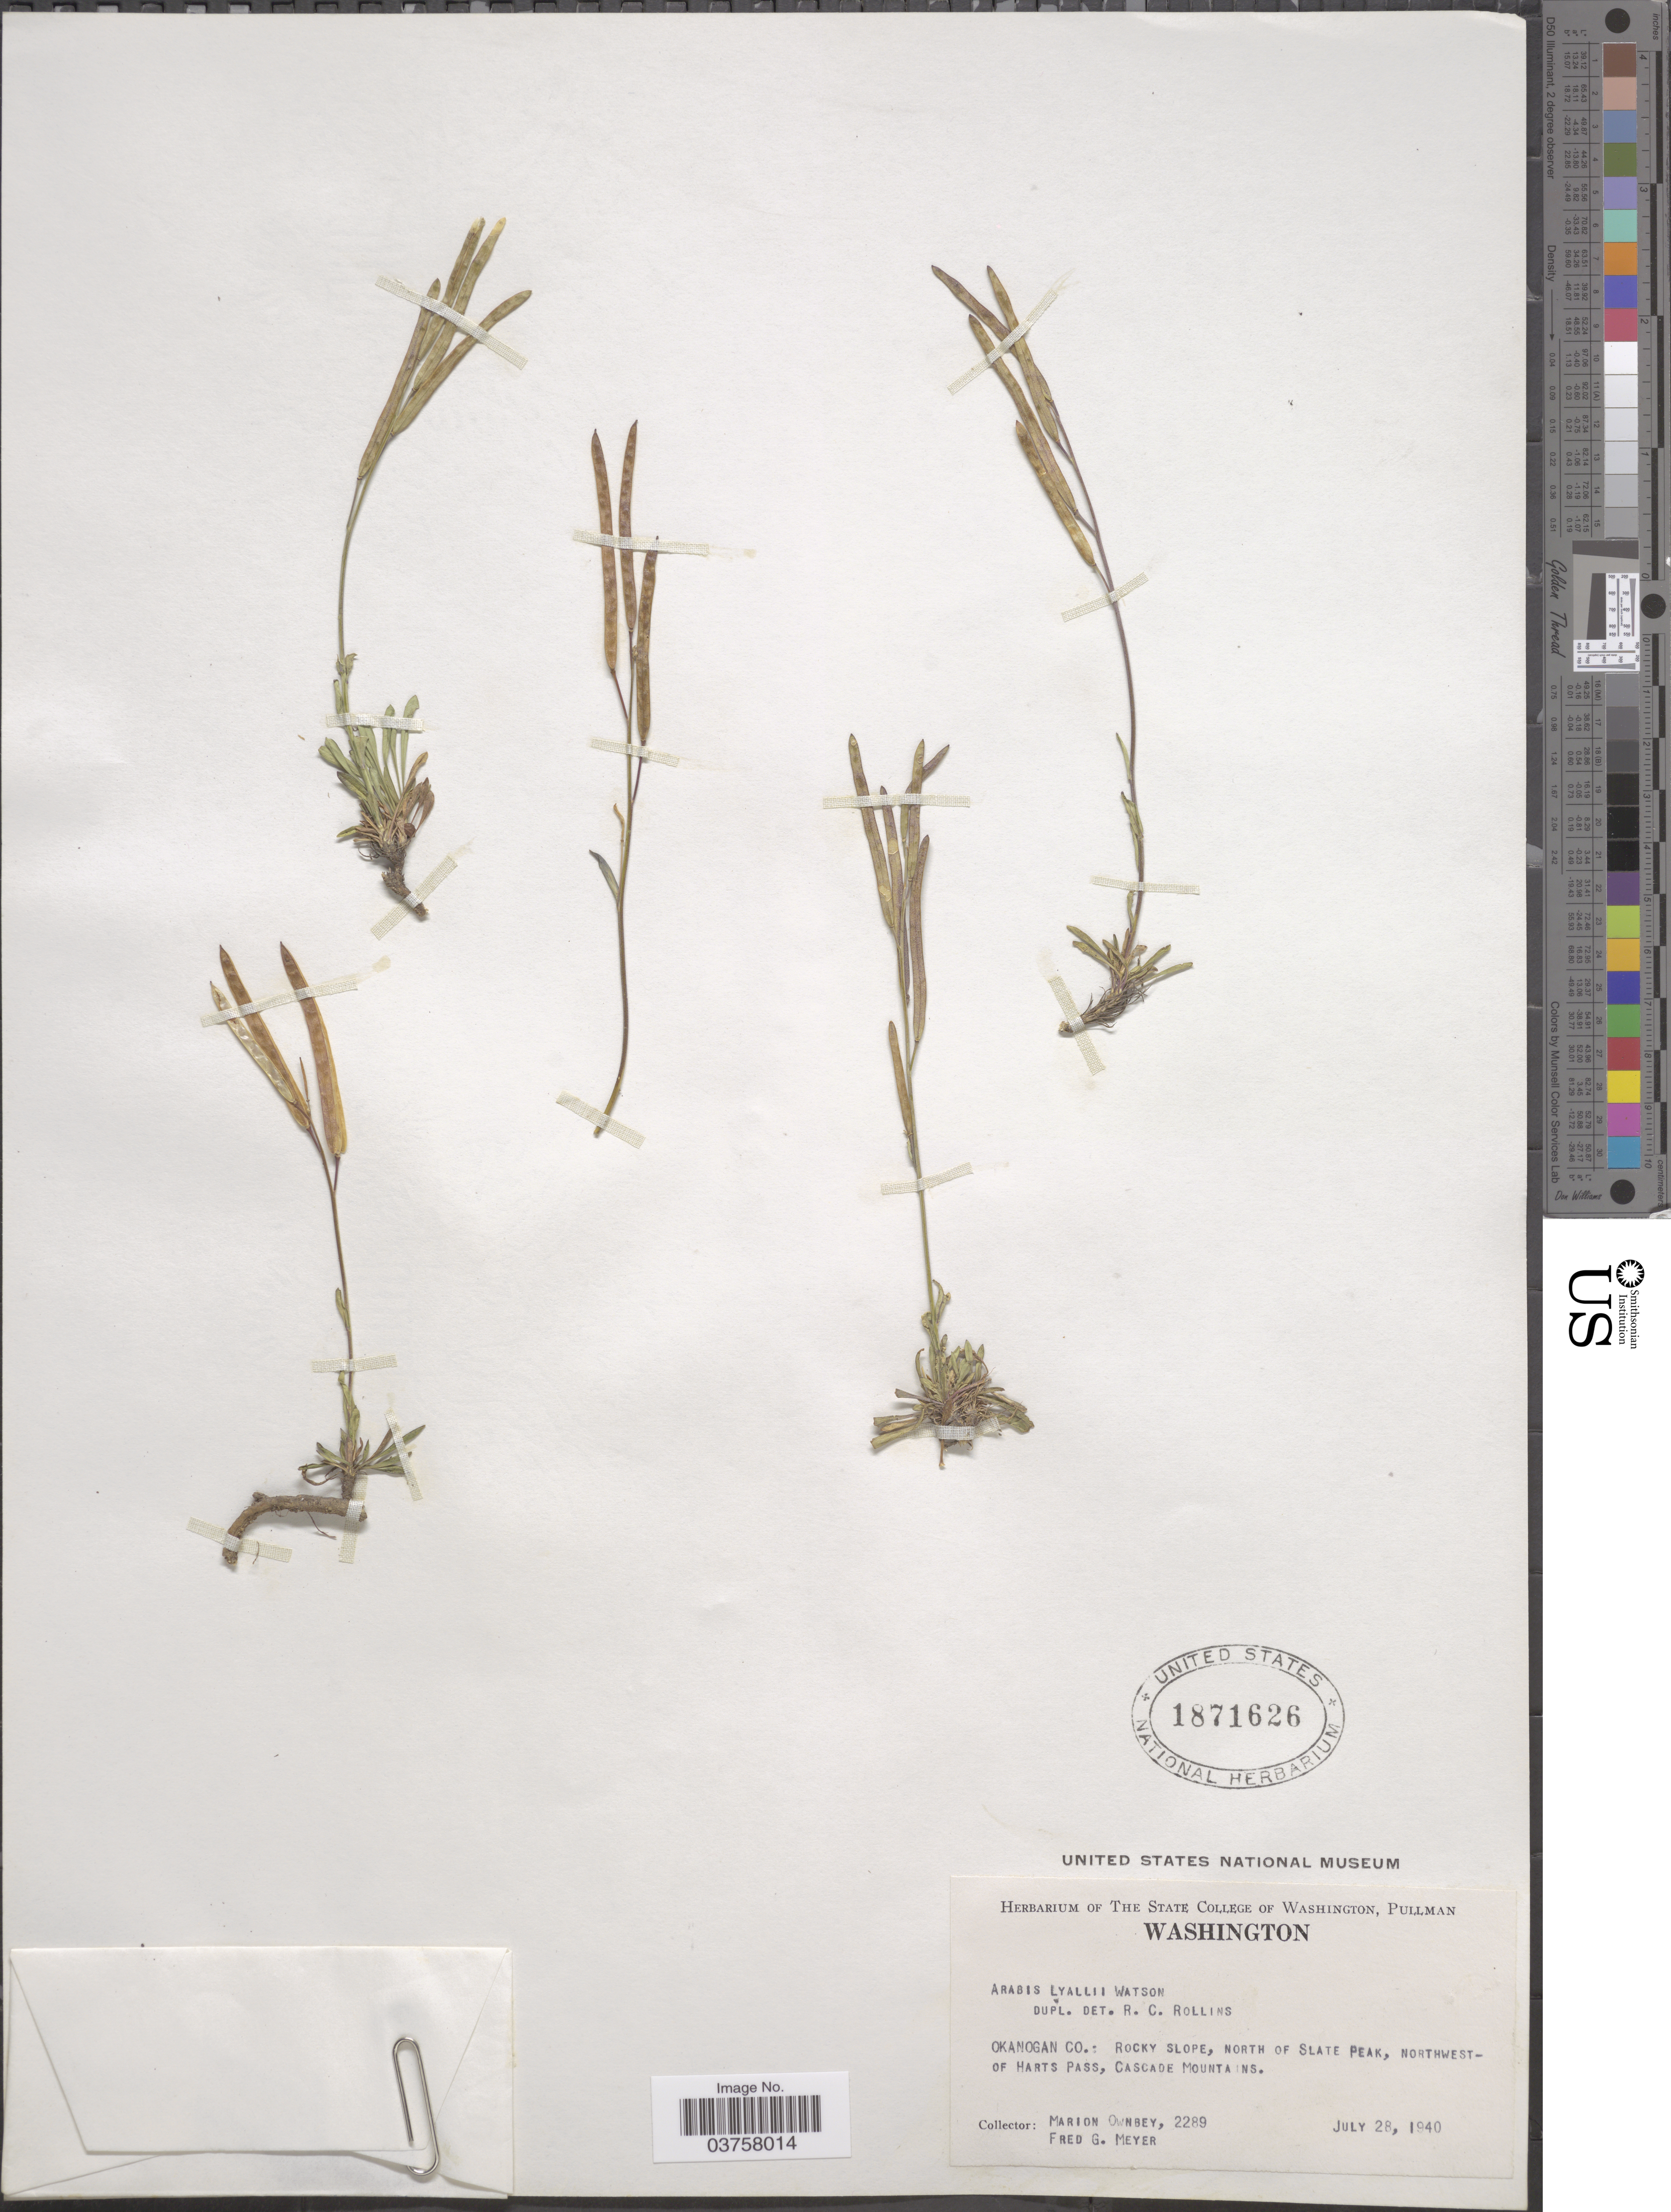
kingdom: Plantae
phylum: Tracheophyta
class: Magnoliopsida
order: Brassicales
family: Brassicaceae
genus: Arabis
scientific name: Arabis lyallii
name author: S. Watson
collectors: M. Ownbey & F. G. Meyer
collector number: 2289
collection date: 1940-07-28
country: United States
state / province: Washington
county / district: Okanogan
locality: Okanogan Co: Rocky slopes, north of Slate Peak, northwest of Harts Pass, Cascade Mountains.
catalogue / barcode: US 1871626